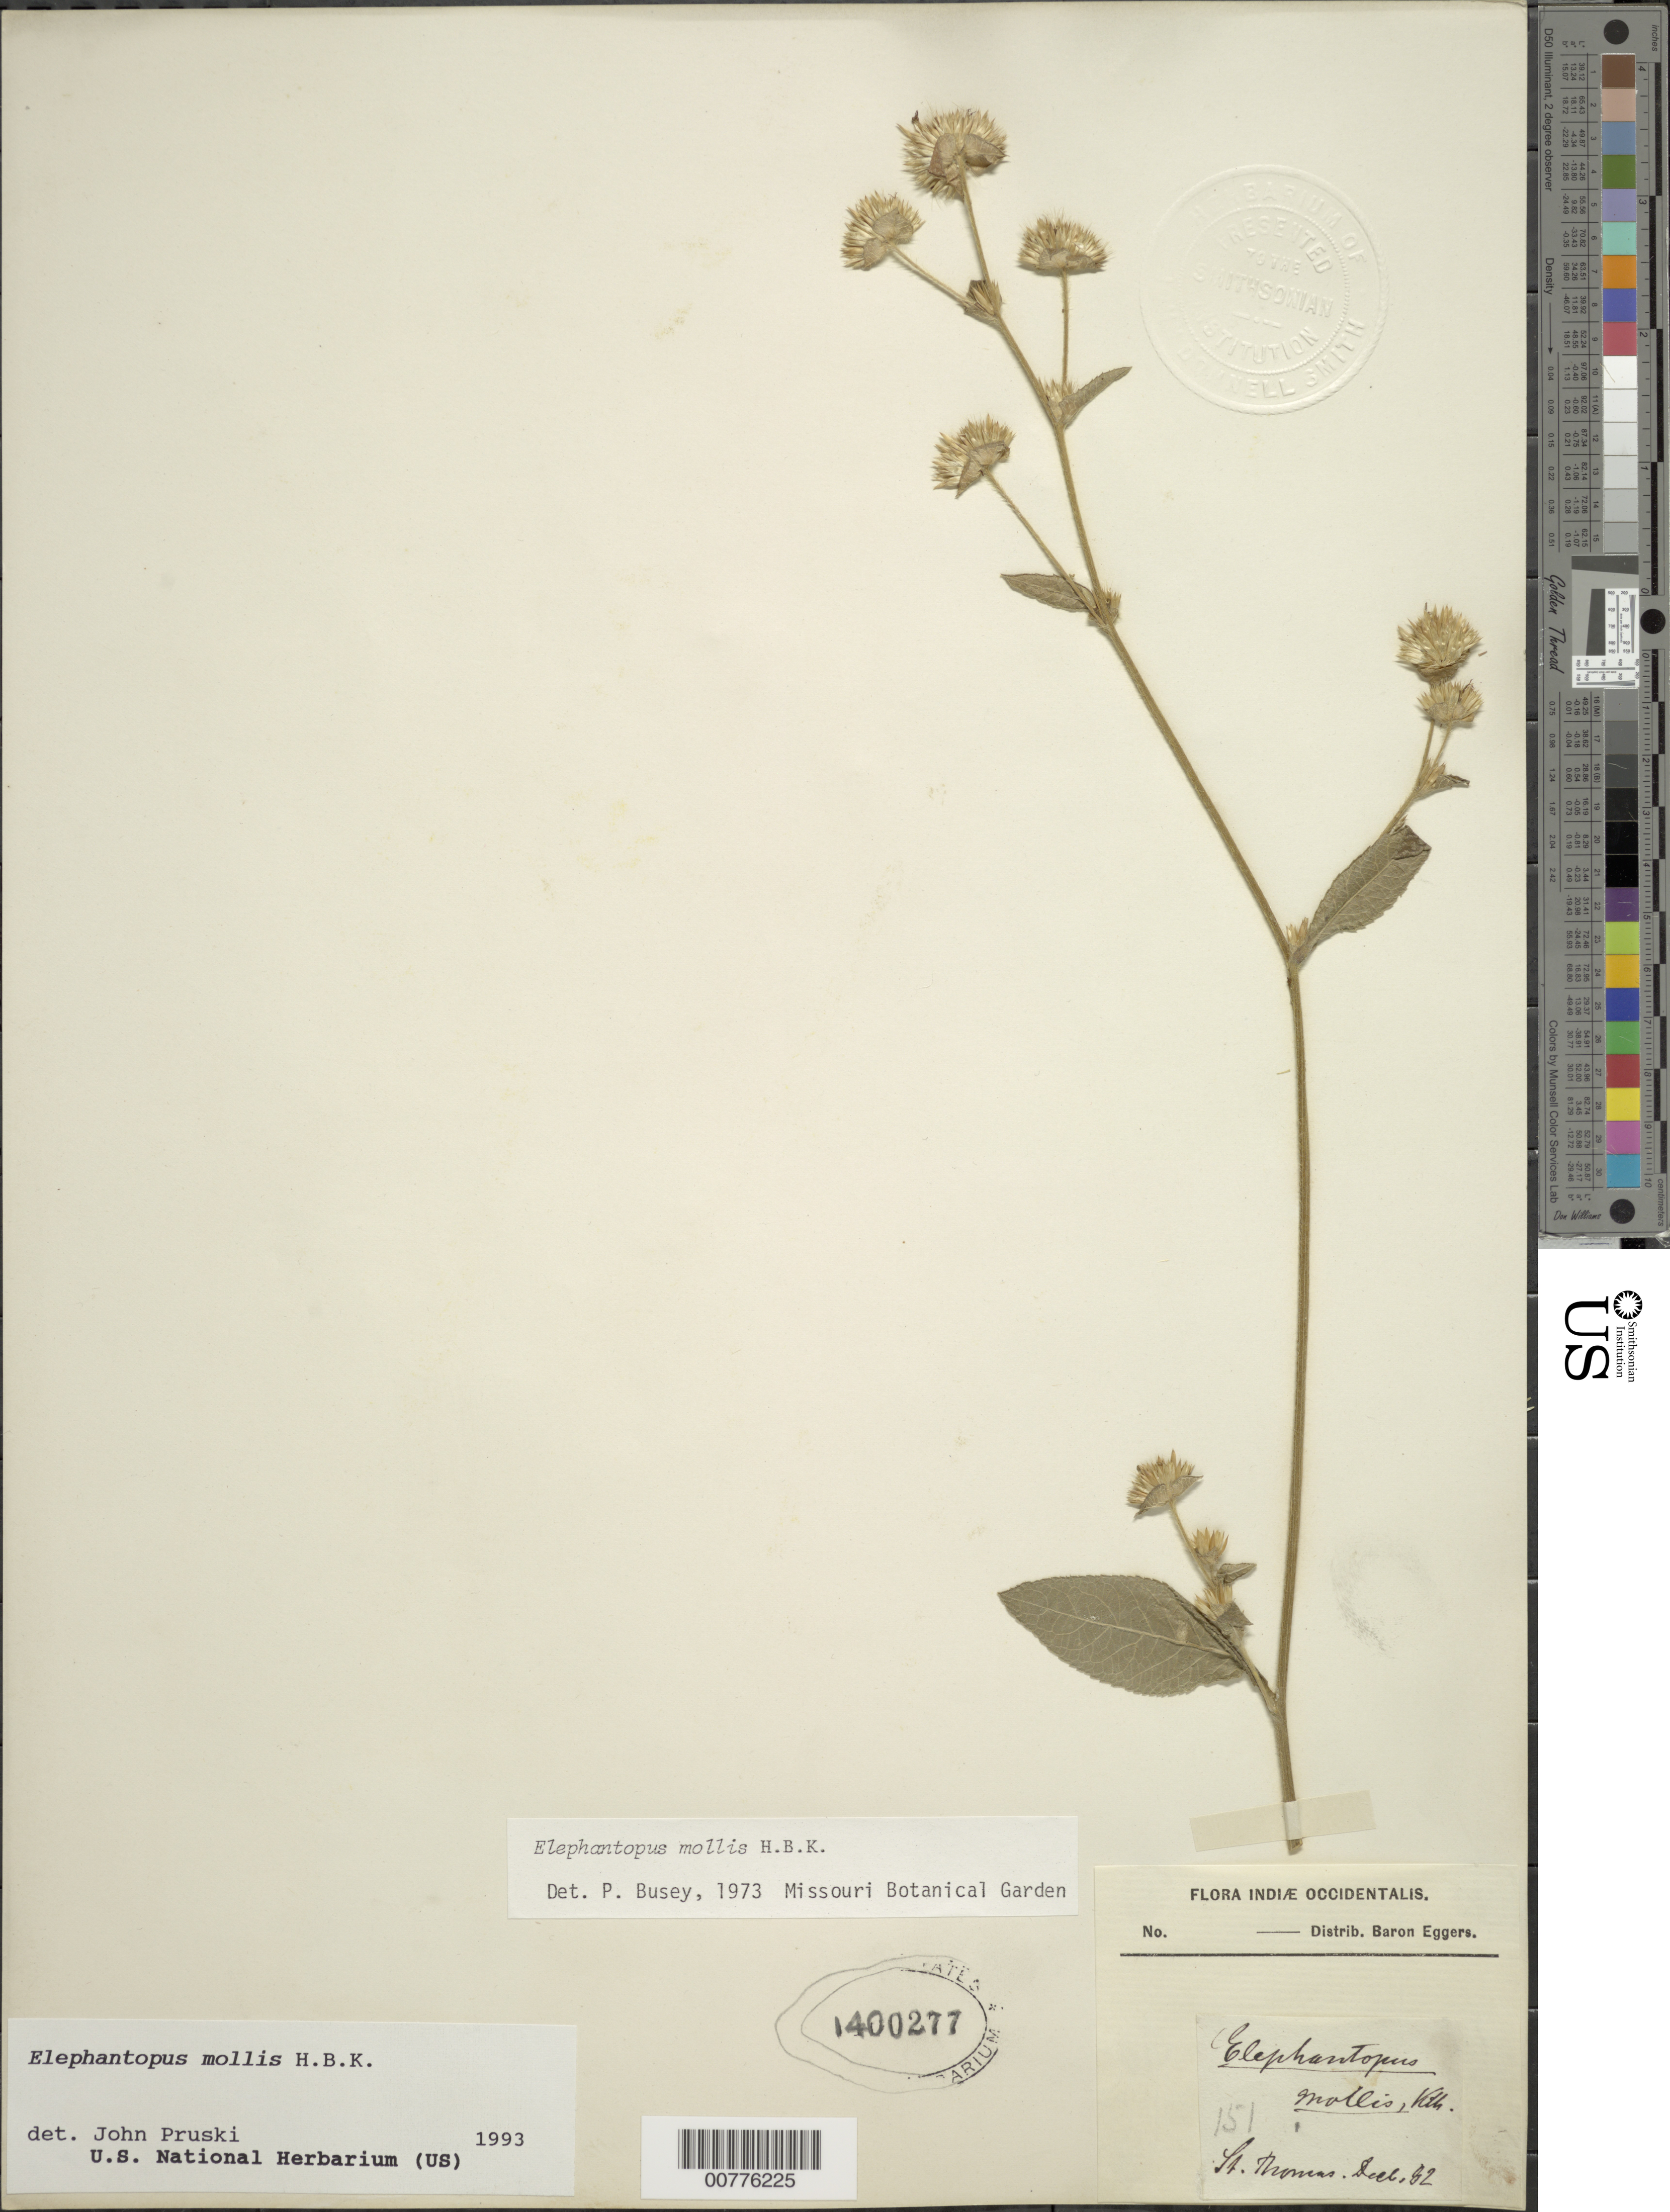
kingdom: Plantae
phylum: Tracheophyta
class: Magnoliopsida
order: Asterales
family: Asteraceae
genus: Elephantopus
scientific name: Elephantopus mollis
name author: Kunth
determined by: Pruski, J. F.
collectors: H. F. A. von Eggers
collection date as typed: Dec 1882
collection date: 1882-12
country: U.S. Virgin Islands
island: St. Thomas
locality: St. Thomas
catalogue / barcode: US 1400277